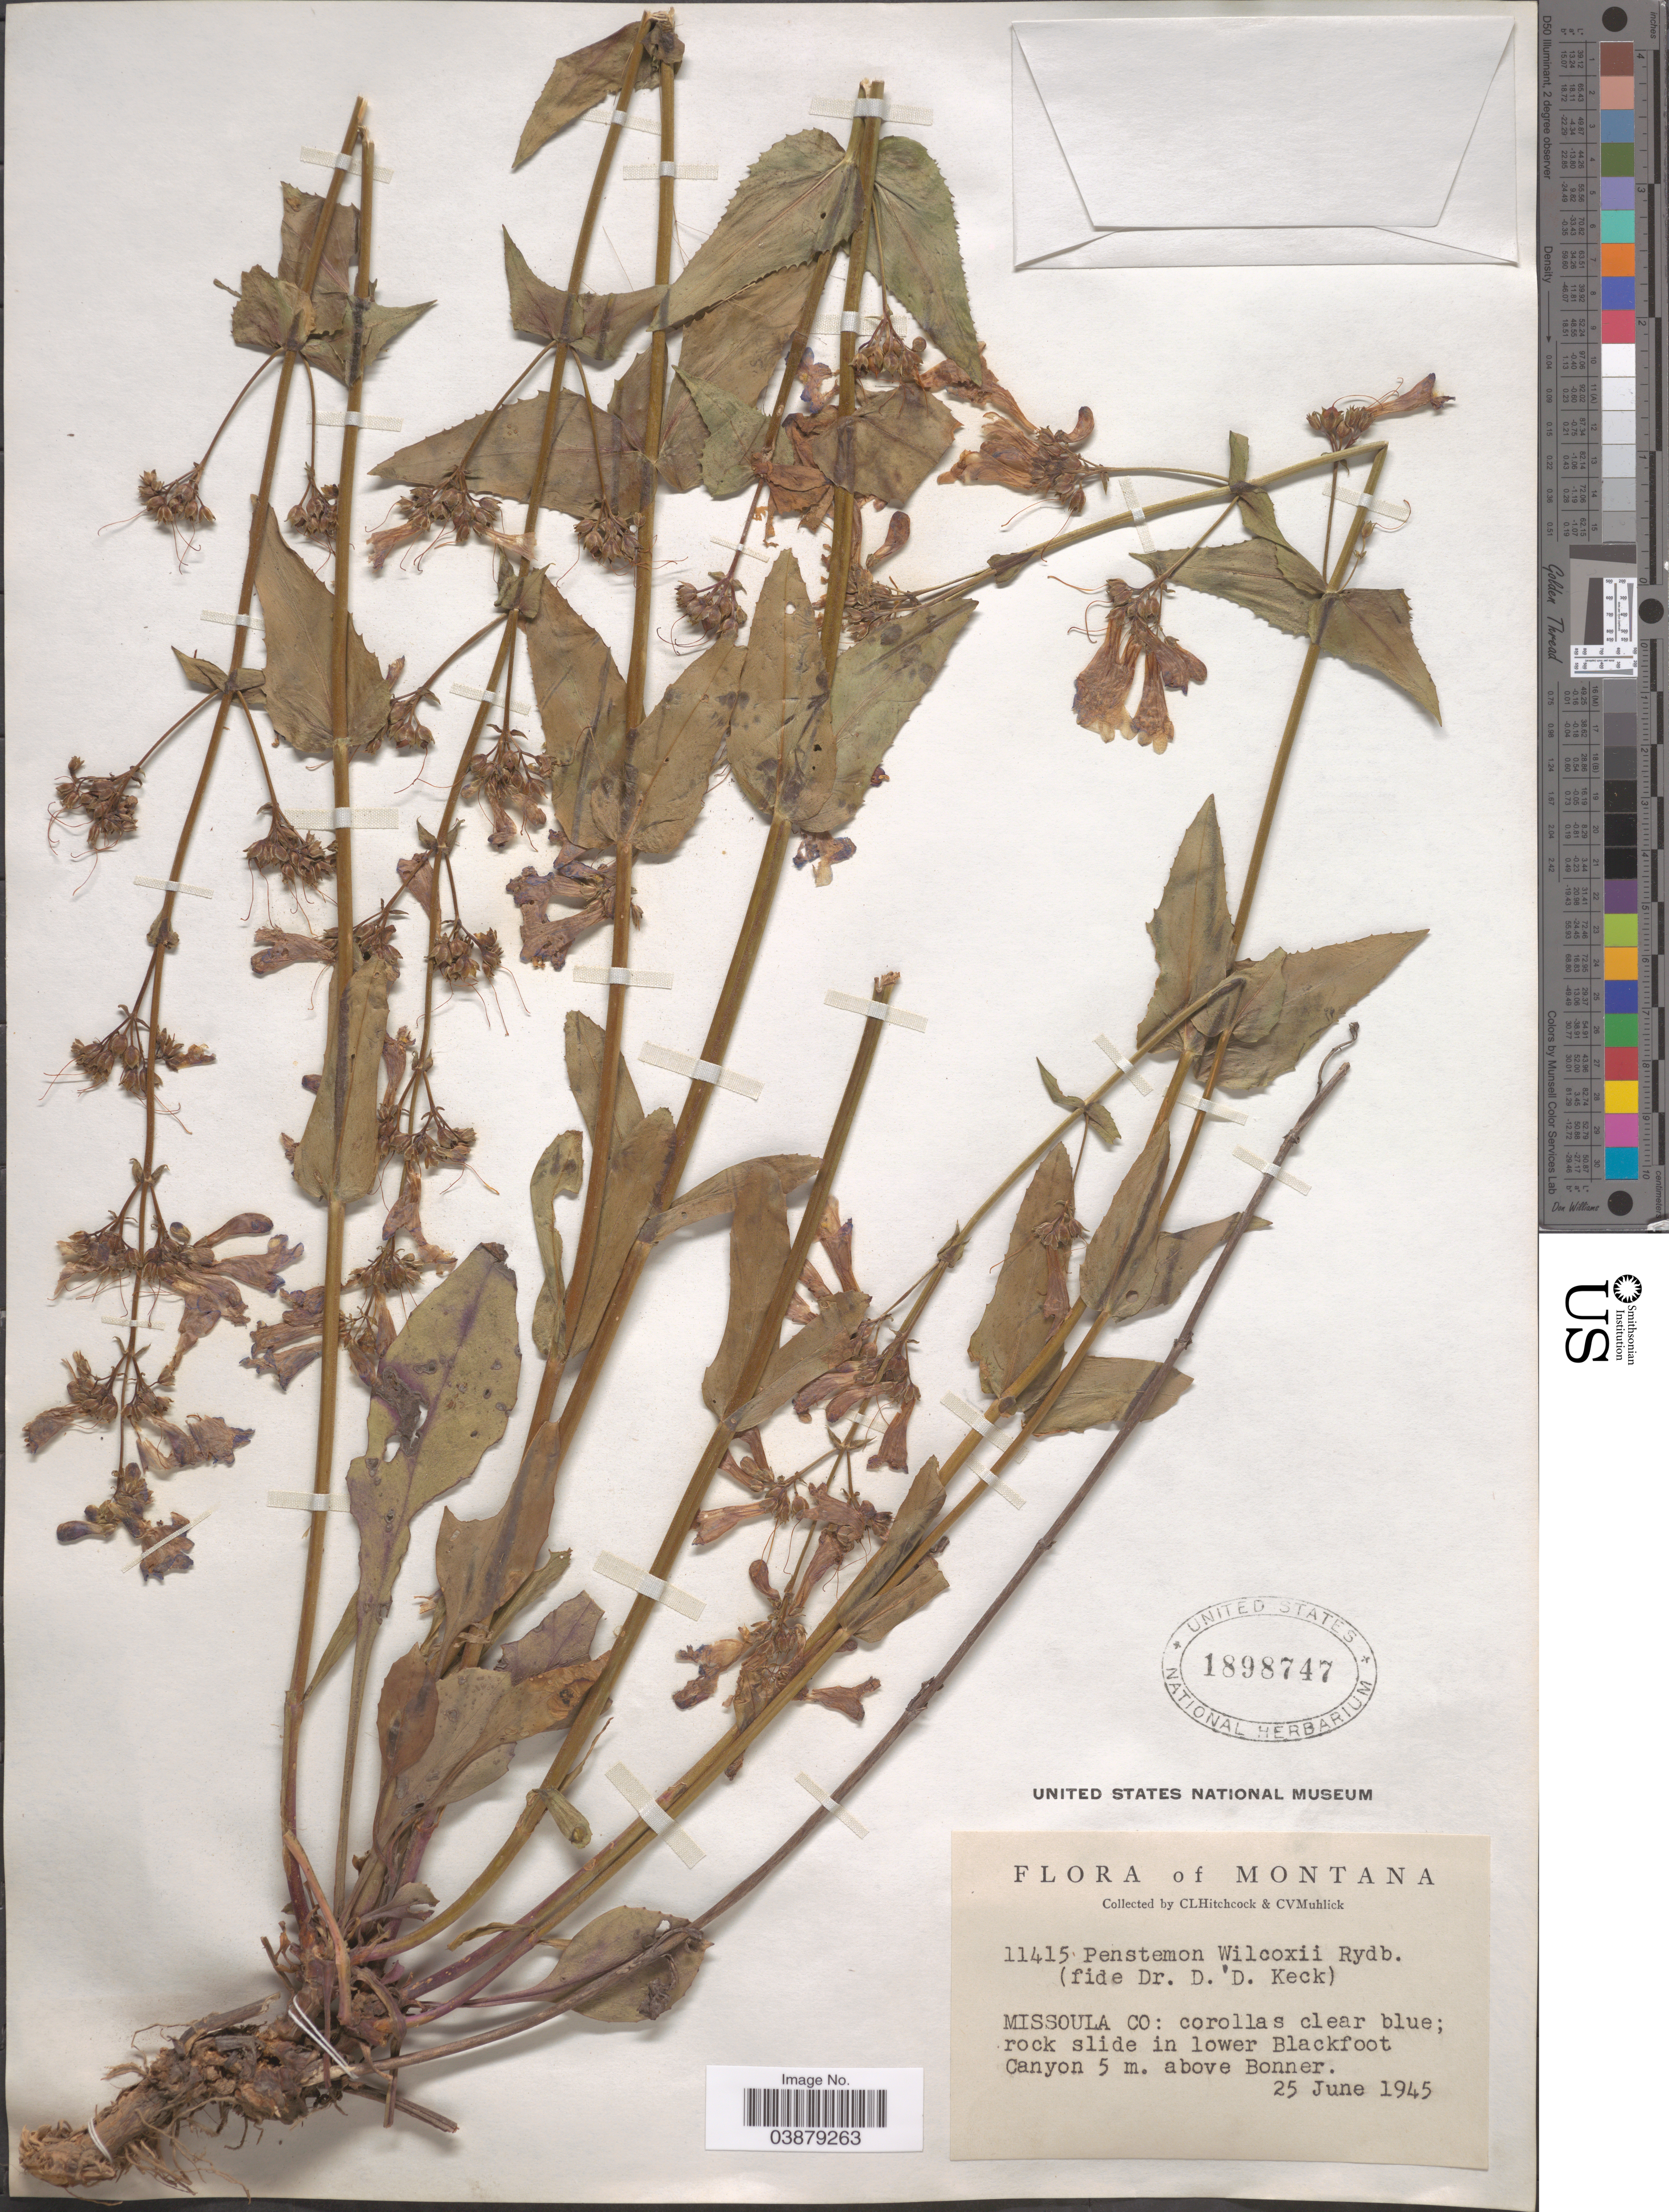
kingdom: Plantae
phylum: Tracheophyta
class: Magnoliopsida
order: Lamiales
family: Plantaginaceae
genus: Penstemon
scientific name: Penstemon wilcoxii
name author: Rydb.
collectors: C. L. Hitchcock & C. V. Muhlick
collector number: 11415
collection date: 1945-06-25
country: United States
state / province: Montana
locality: Missoula Co: corollas clear blue; rock slide in lower Blackfoot Canyon 5 m. above Bonner.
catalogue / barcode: US 1898747